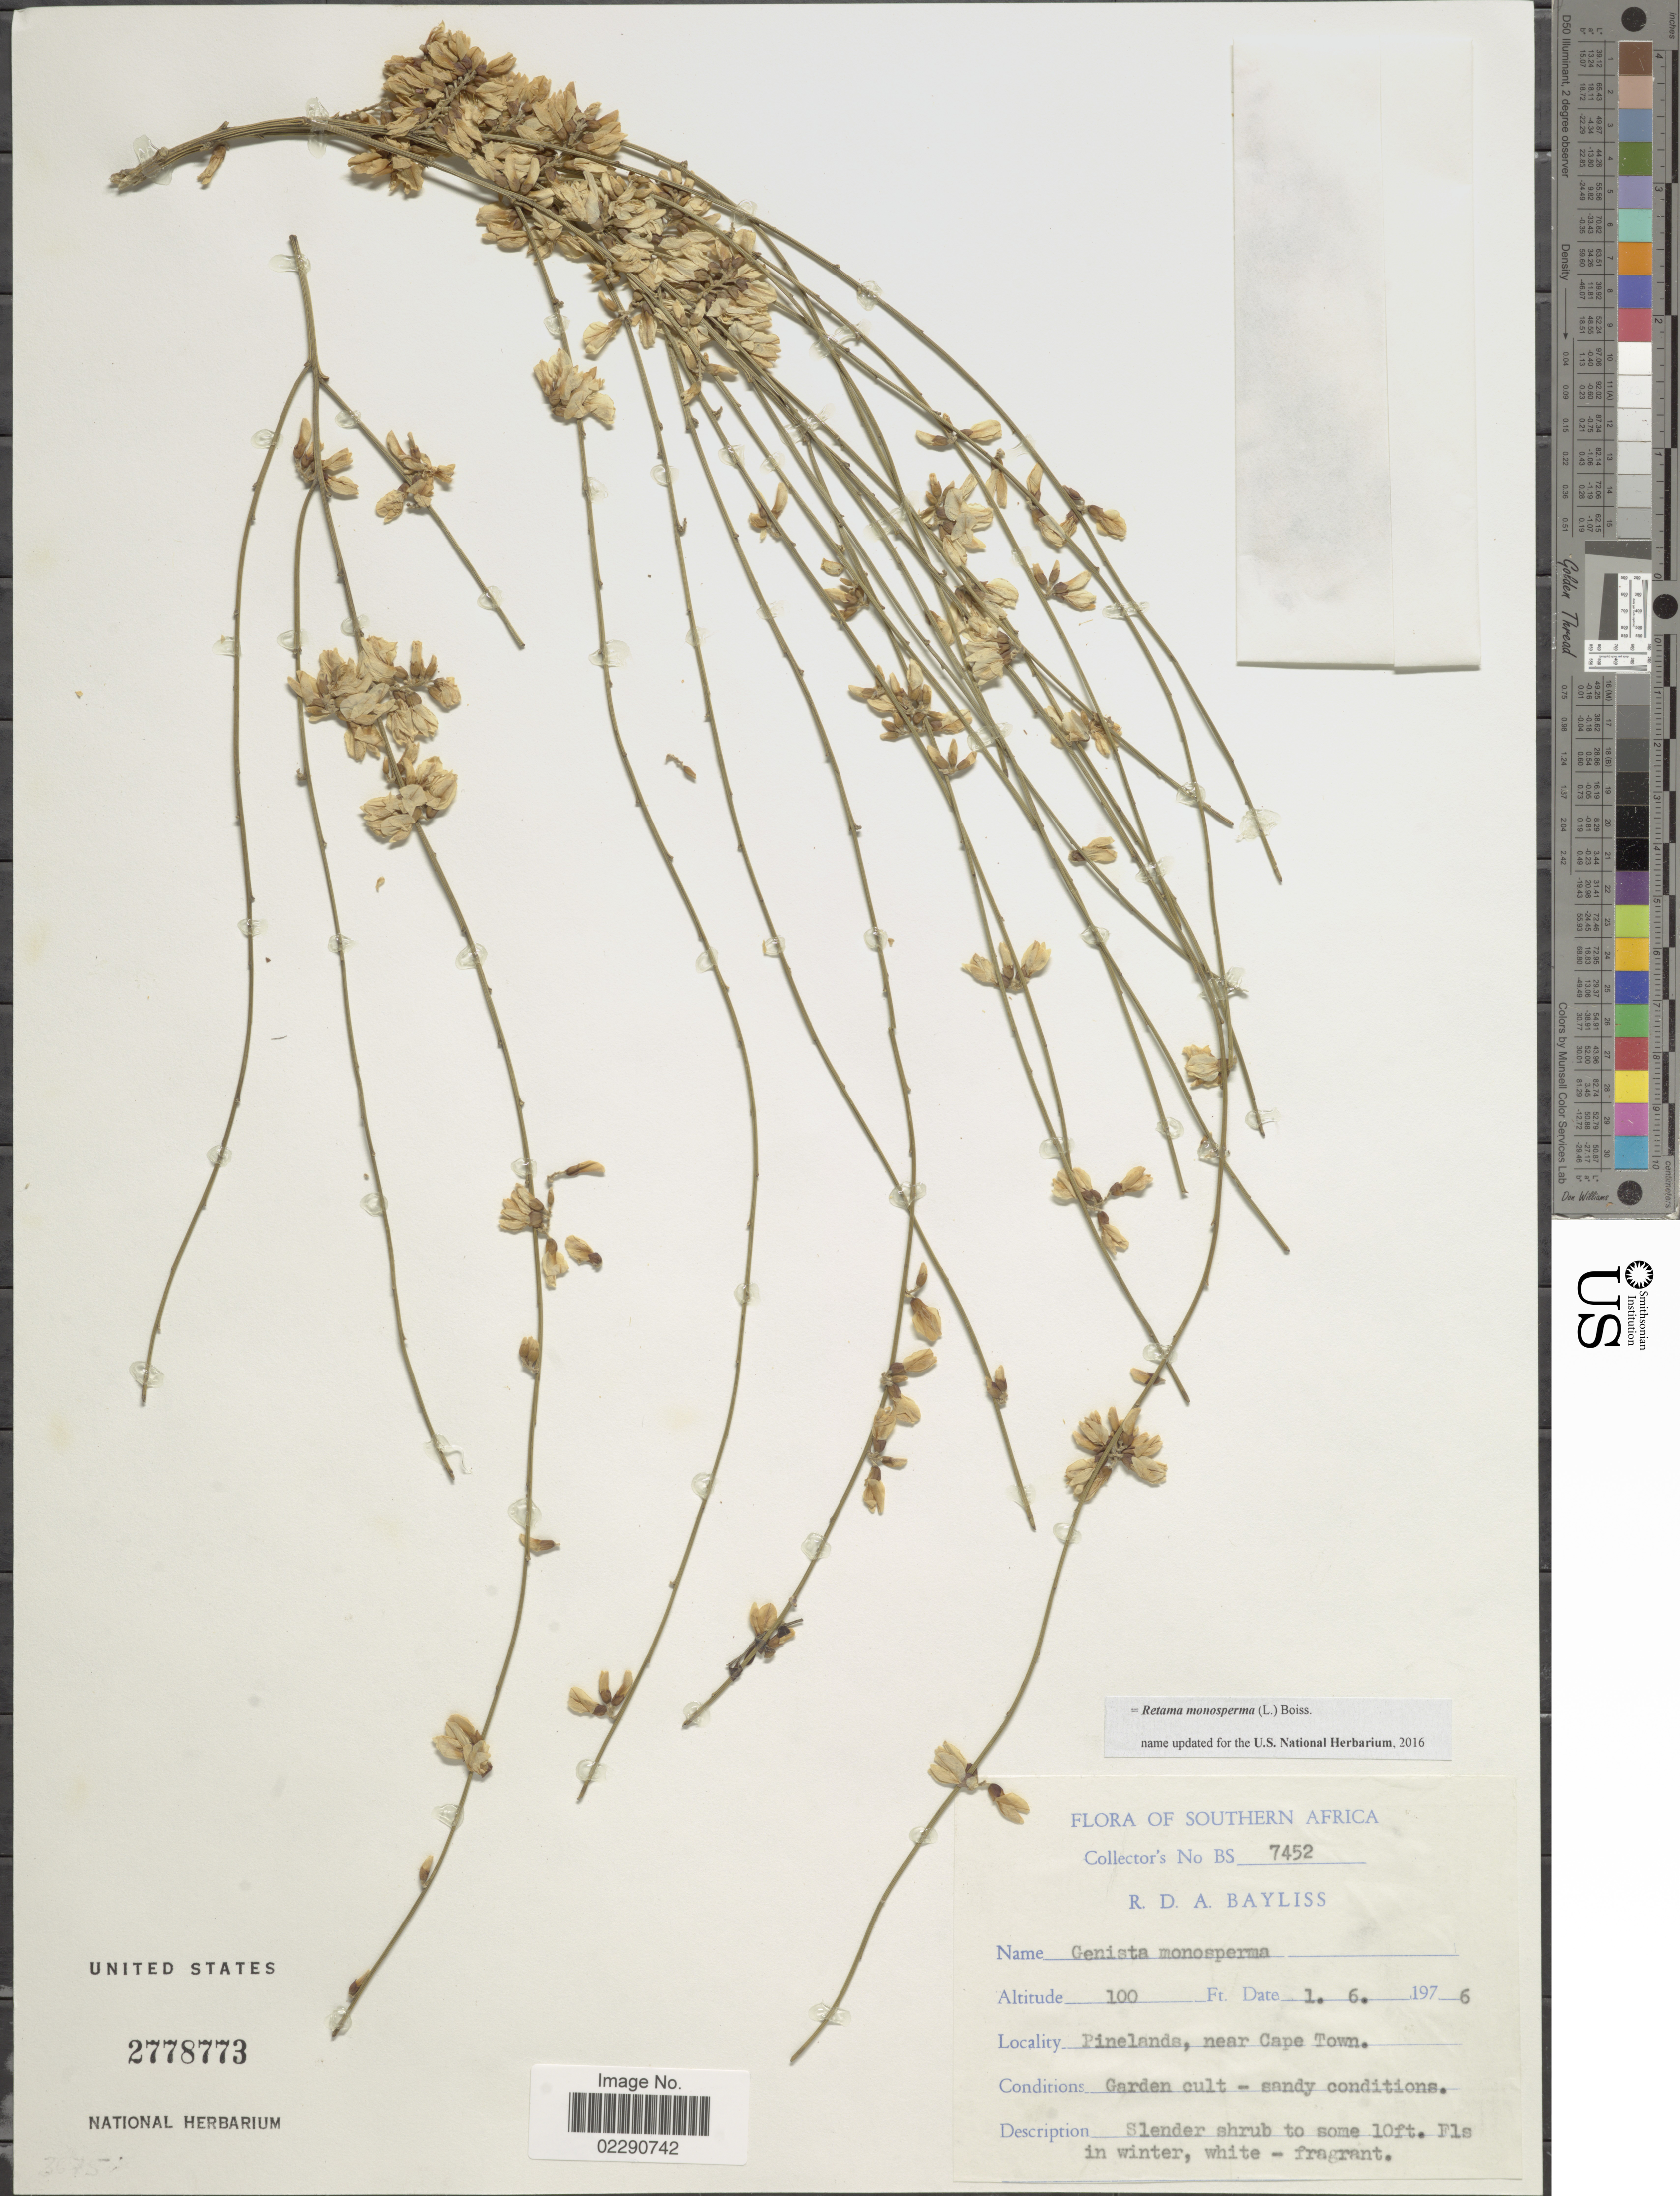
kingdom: Plantae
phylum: Tracheophyta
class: Magnoliopsida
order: Fabales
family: Fabaceae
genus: Retama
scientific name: Retama monosperma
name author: (L.) Boiss.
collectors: R. Bayliss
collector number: BS7452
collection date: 1976-06-01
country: South Africa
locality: South Africa, Pinelands, near Cape Town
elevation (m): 30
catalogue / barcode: US 2778773